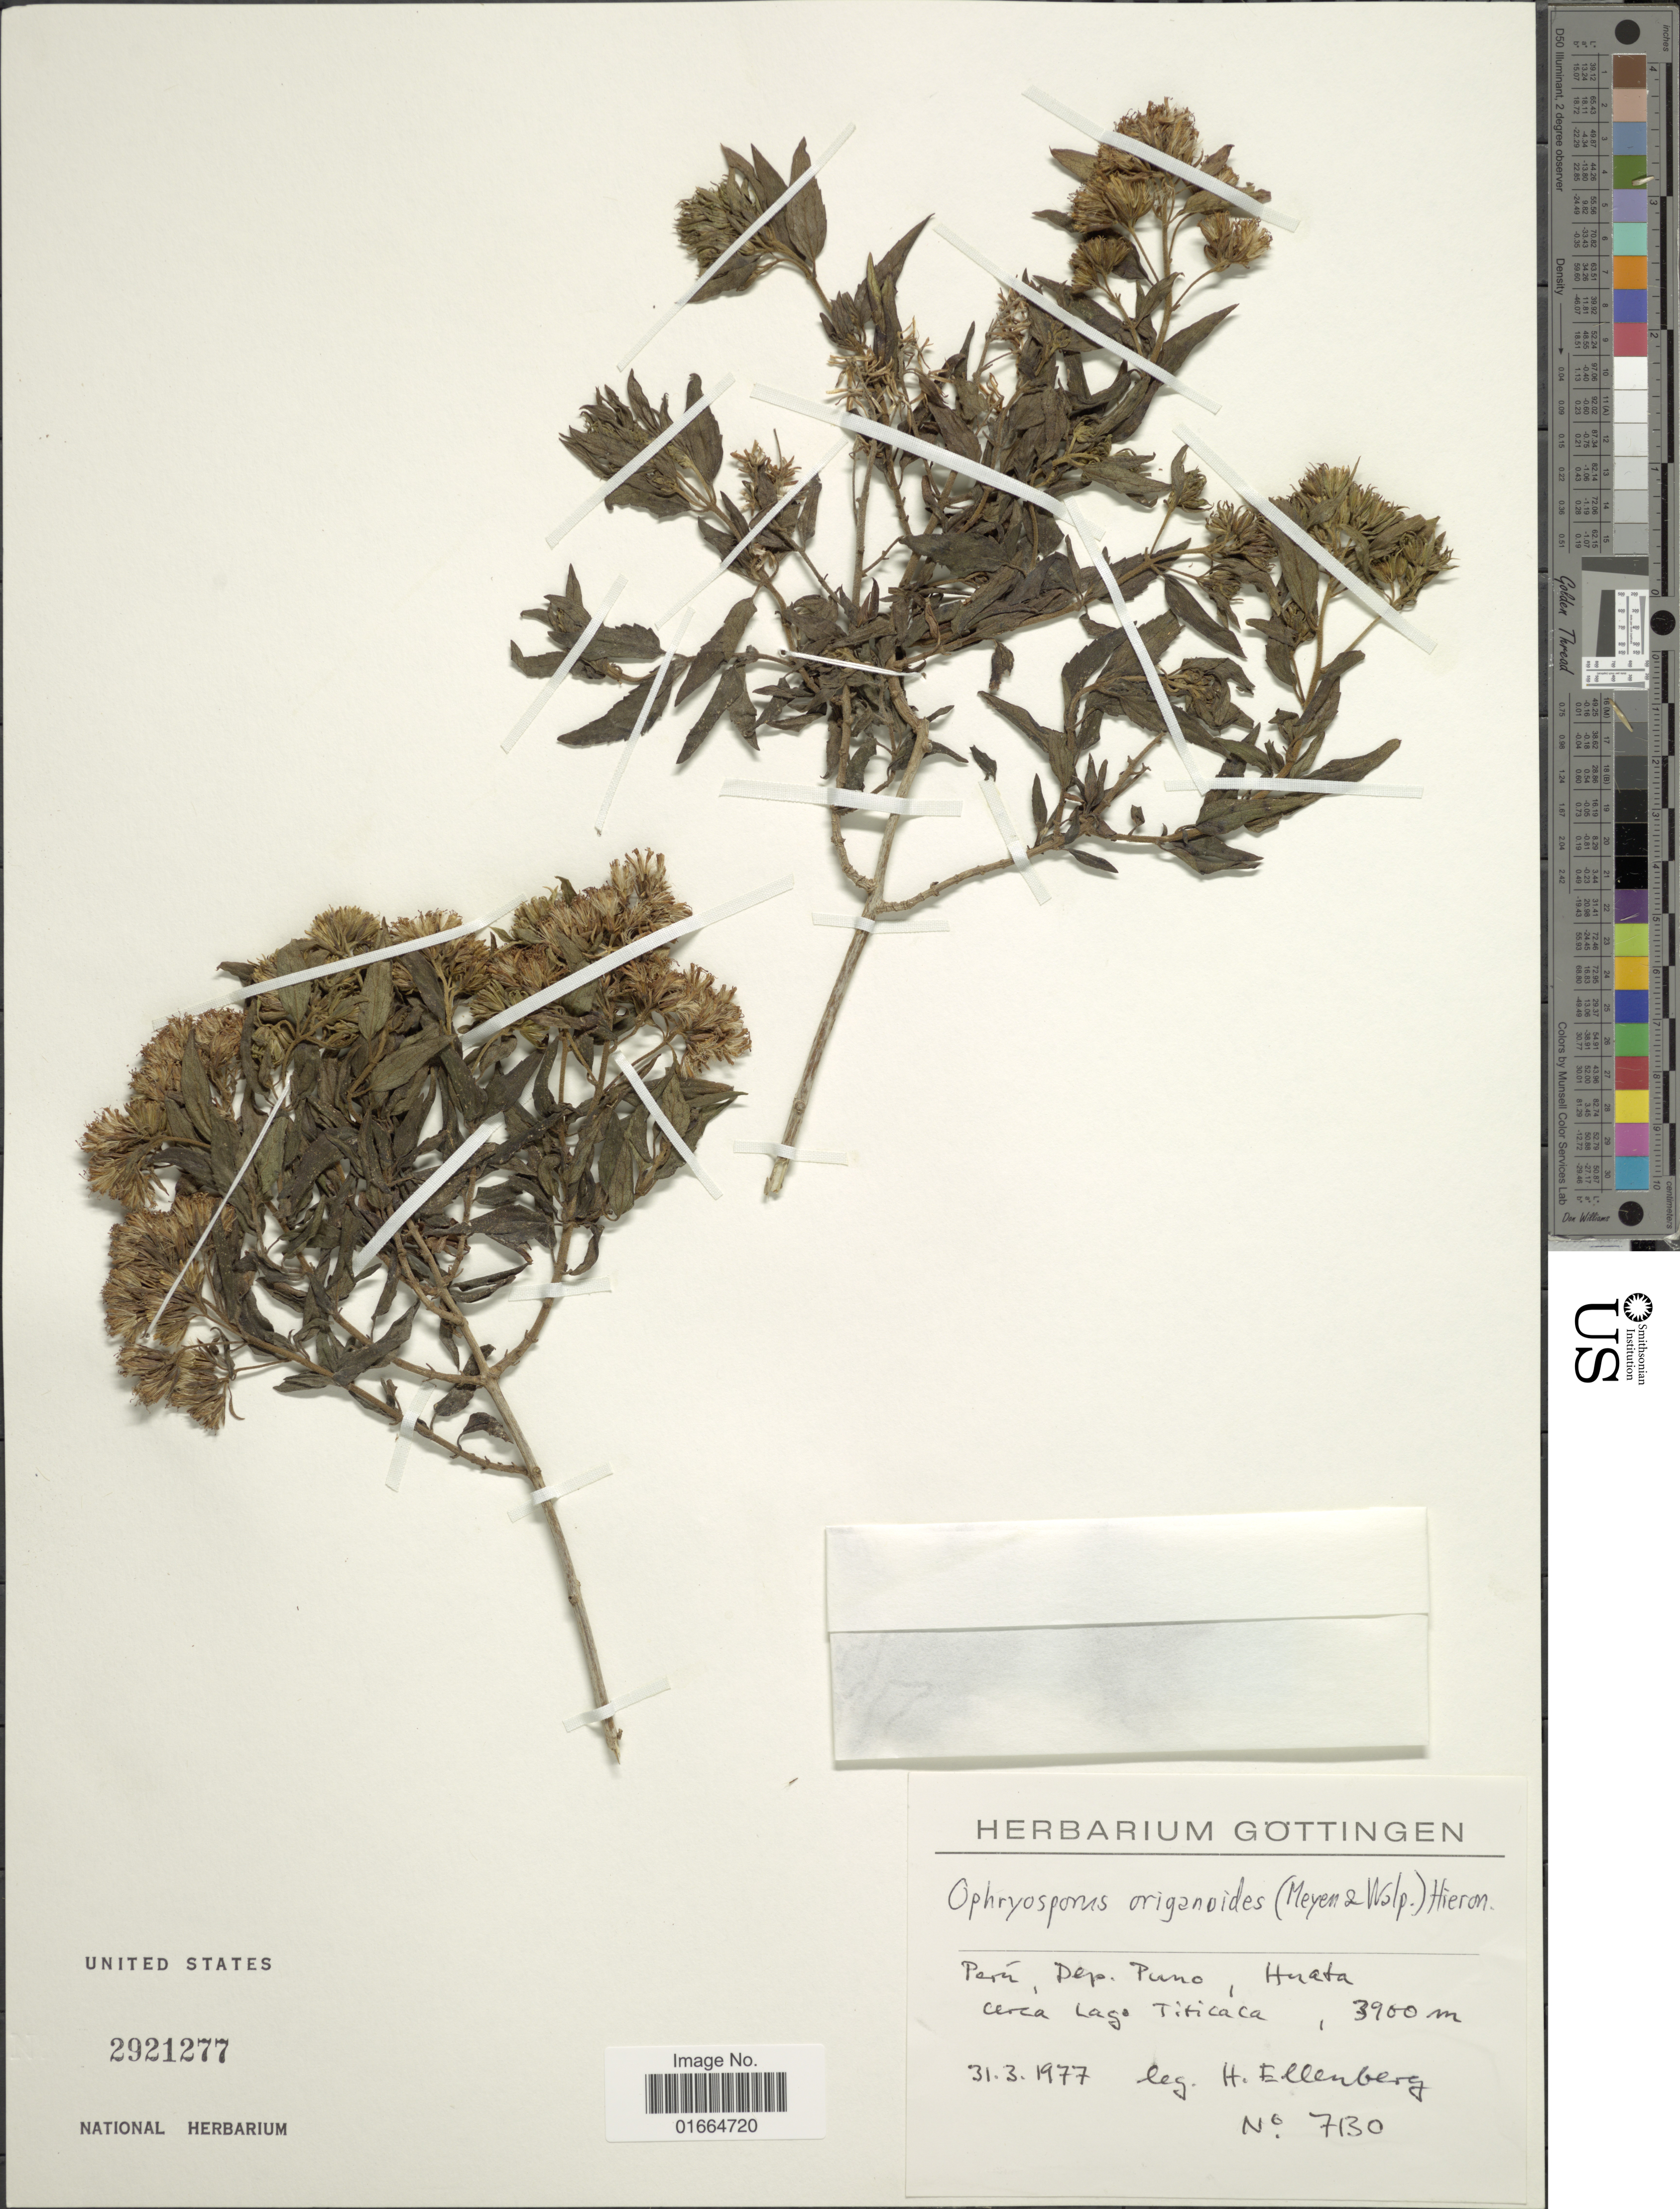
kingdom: Plantae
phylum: Tracheophyta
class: Magnoliopsida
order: Asterales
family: Asteraceae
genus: Ophryosporus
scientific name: Ophryosporus heptanthus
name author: (Sch. Bip. ex Wedd.) R.M. King & H. Rob.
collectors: H. Ellenberg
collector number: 7130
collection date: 1977-03-31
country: Peru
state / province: Puno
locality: Dep. Puno, Huata, cerca ;Lago Titicaca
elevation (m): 3900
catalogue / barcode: US 2921277